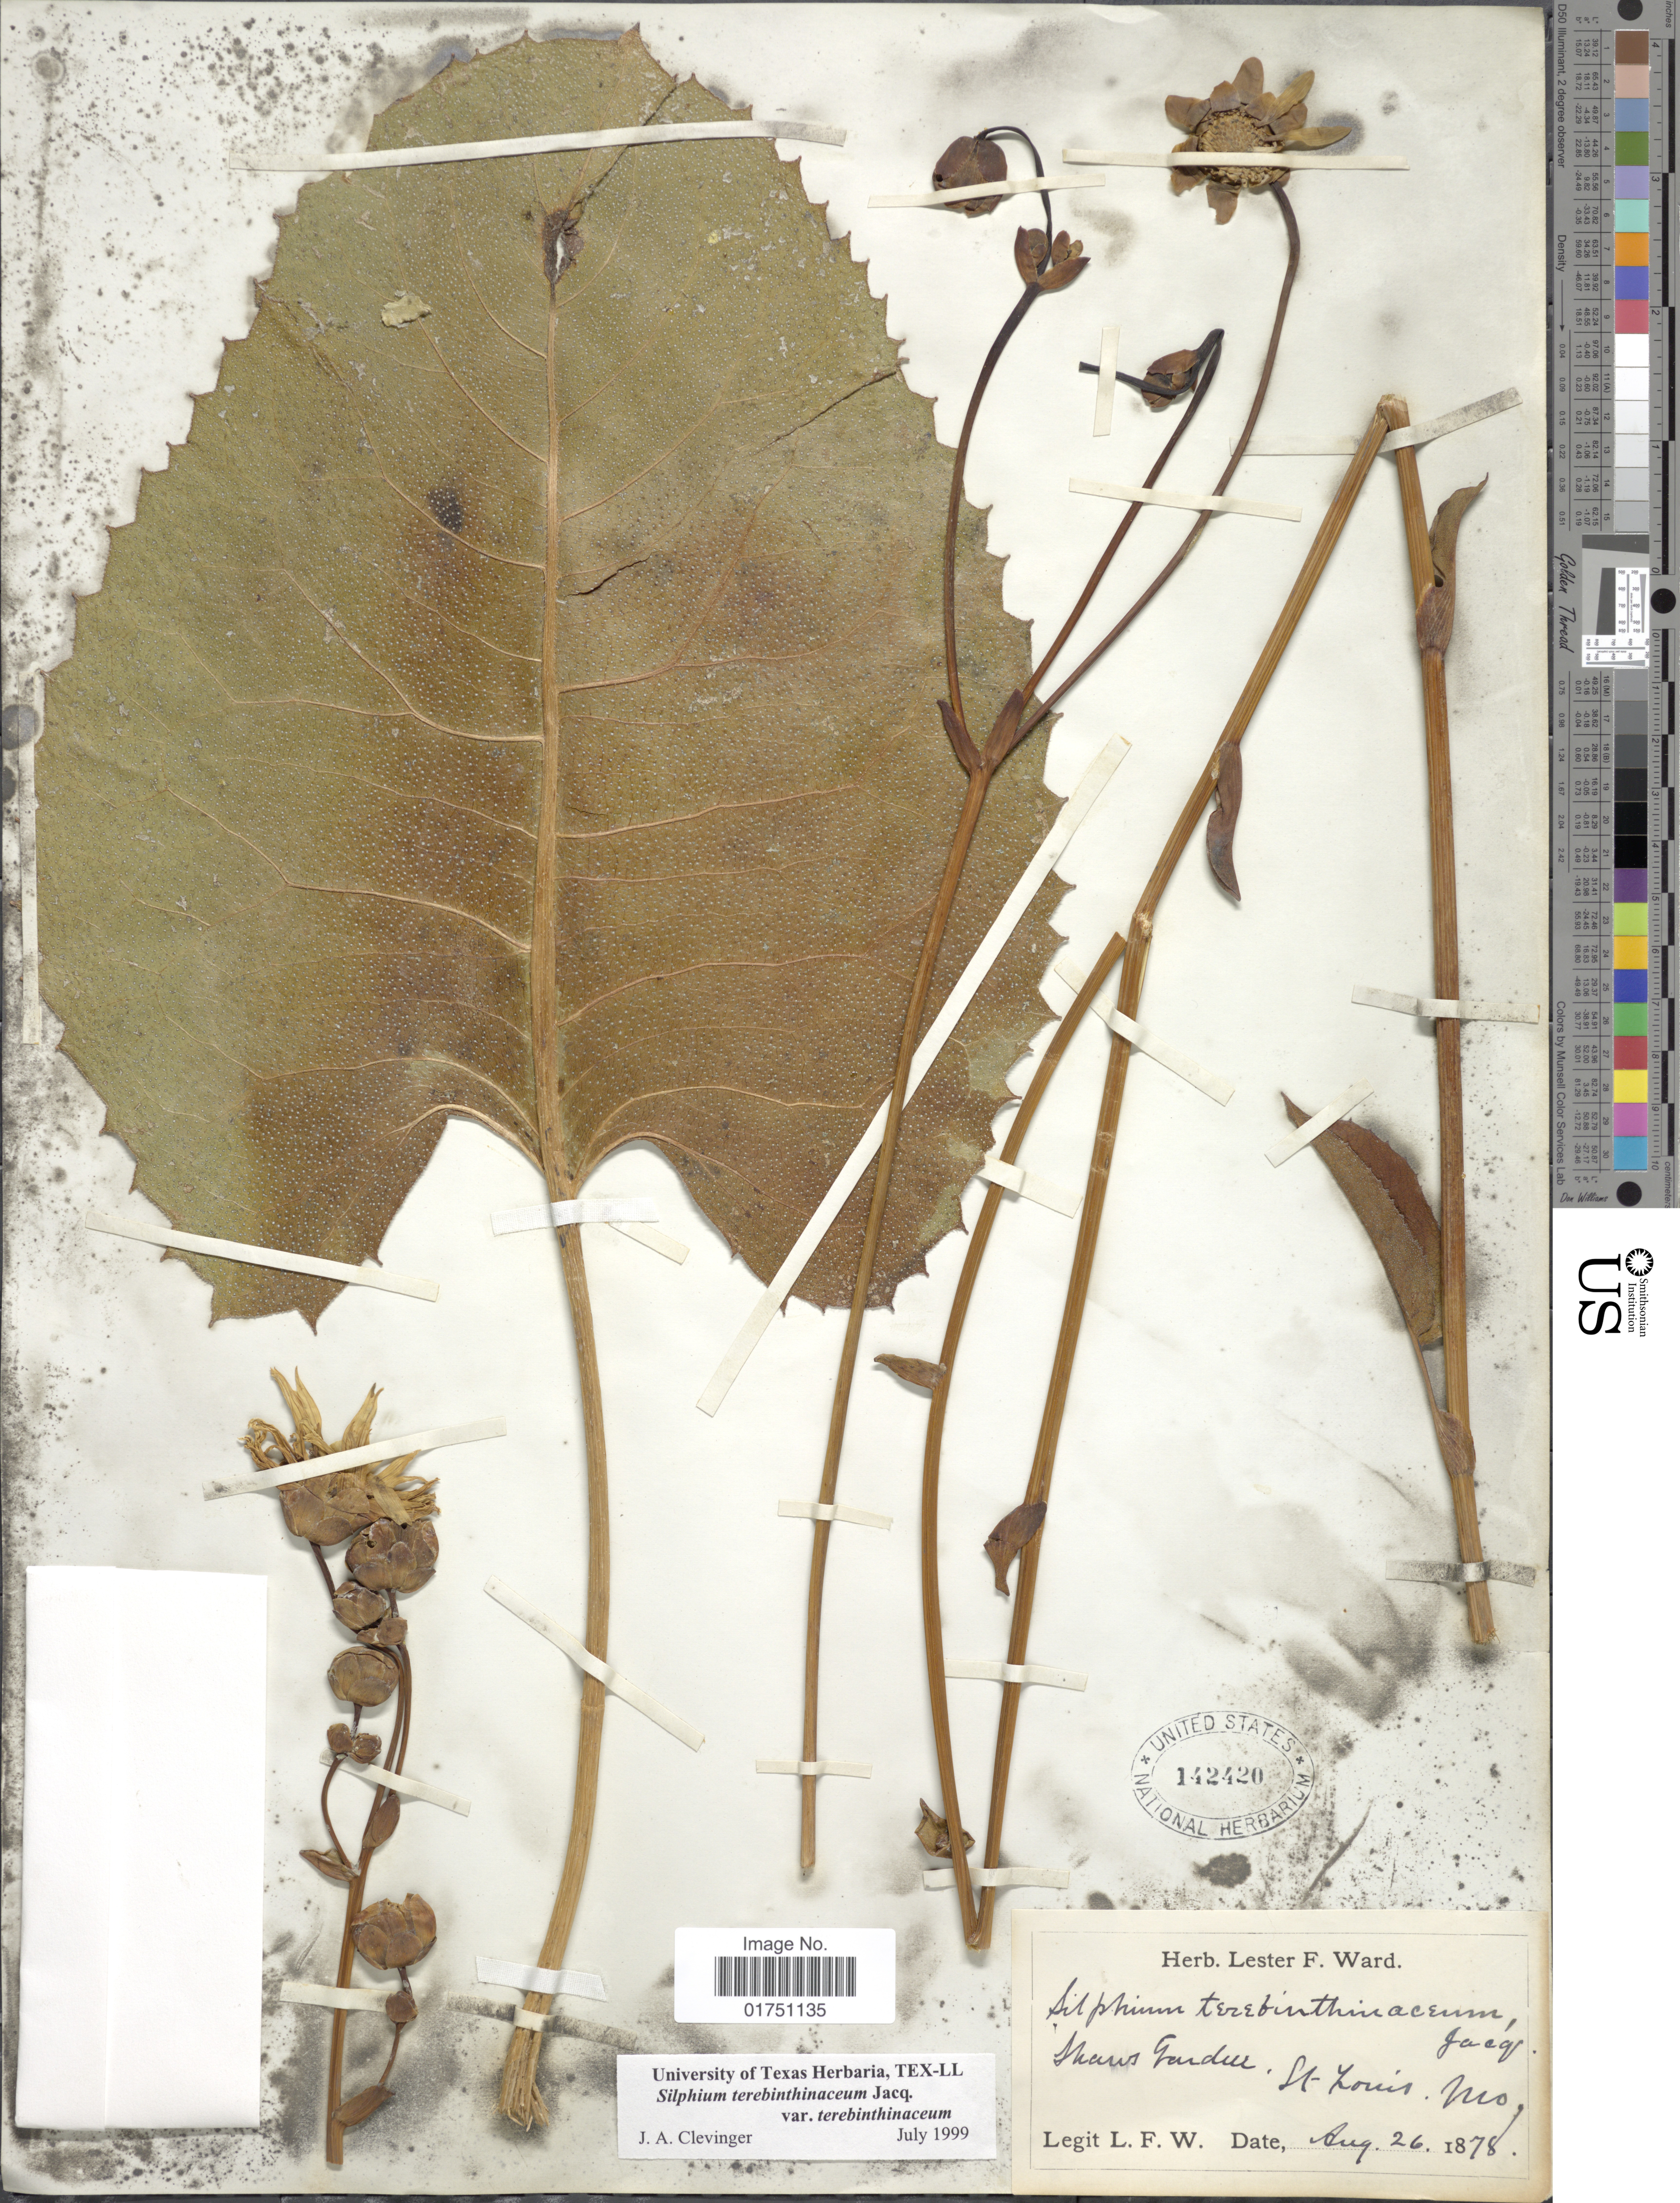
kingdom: Plantae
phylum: Tracheophyta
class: Magnoliopsida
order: Asterales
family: Asteraceae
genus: Silphium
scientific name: Silphium terebinthinaceum var. terebinthinaceum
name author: Jacq.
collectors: L. F. Ward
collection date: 1878-08-26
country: United States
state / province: Missouri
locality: Shaws Garden, St louis, Mo.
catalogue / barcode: US 142420